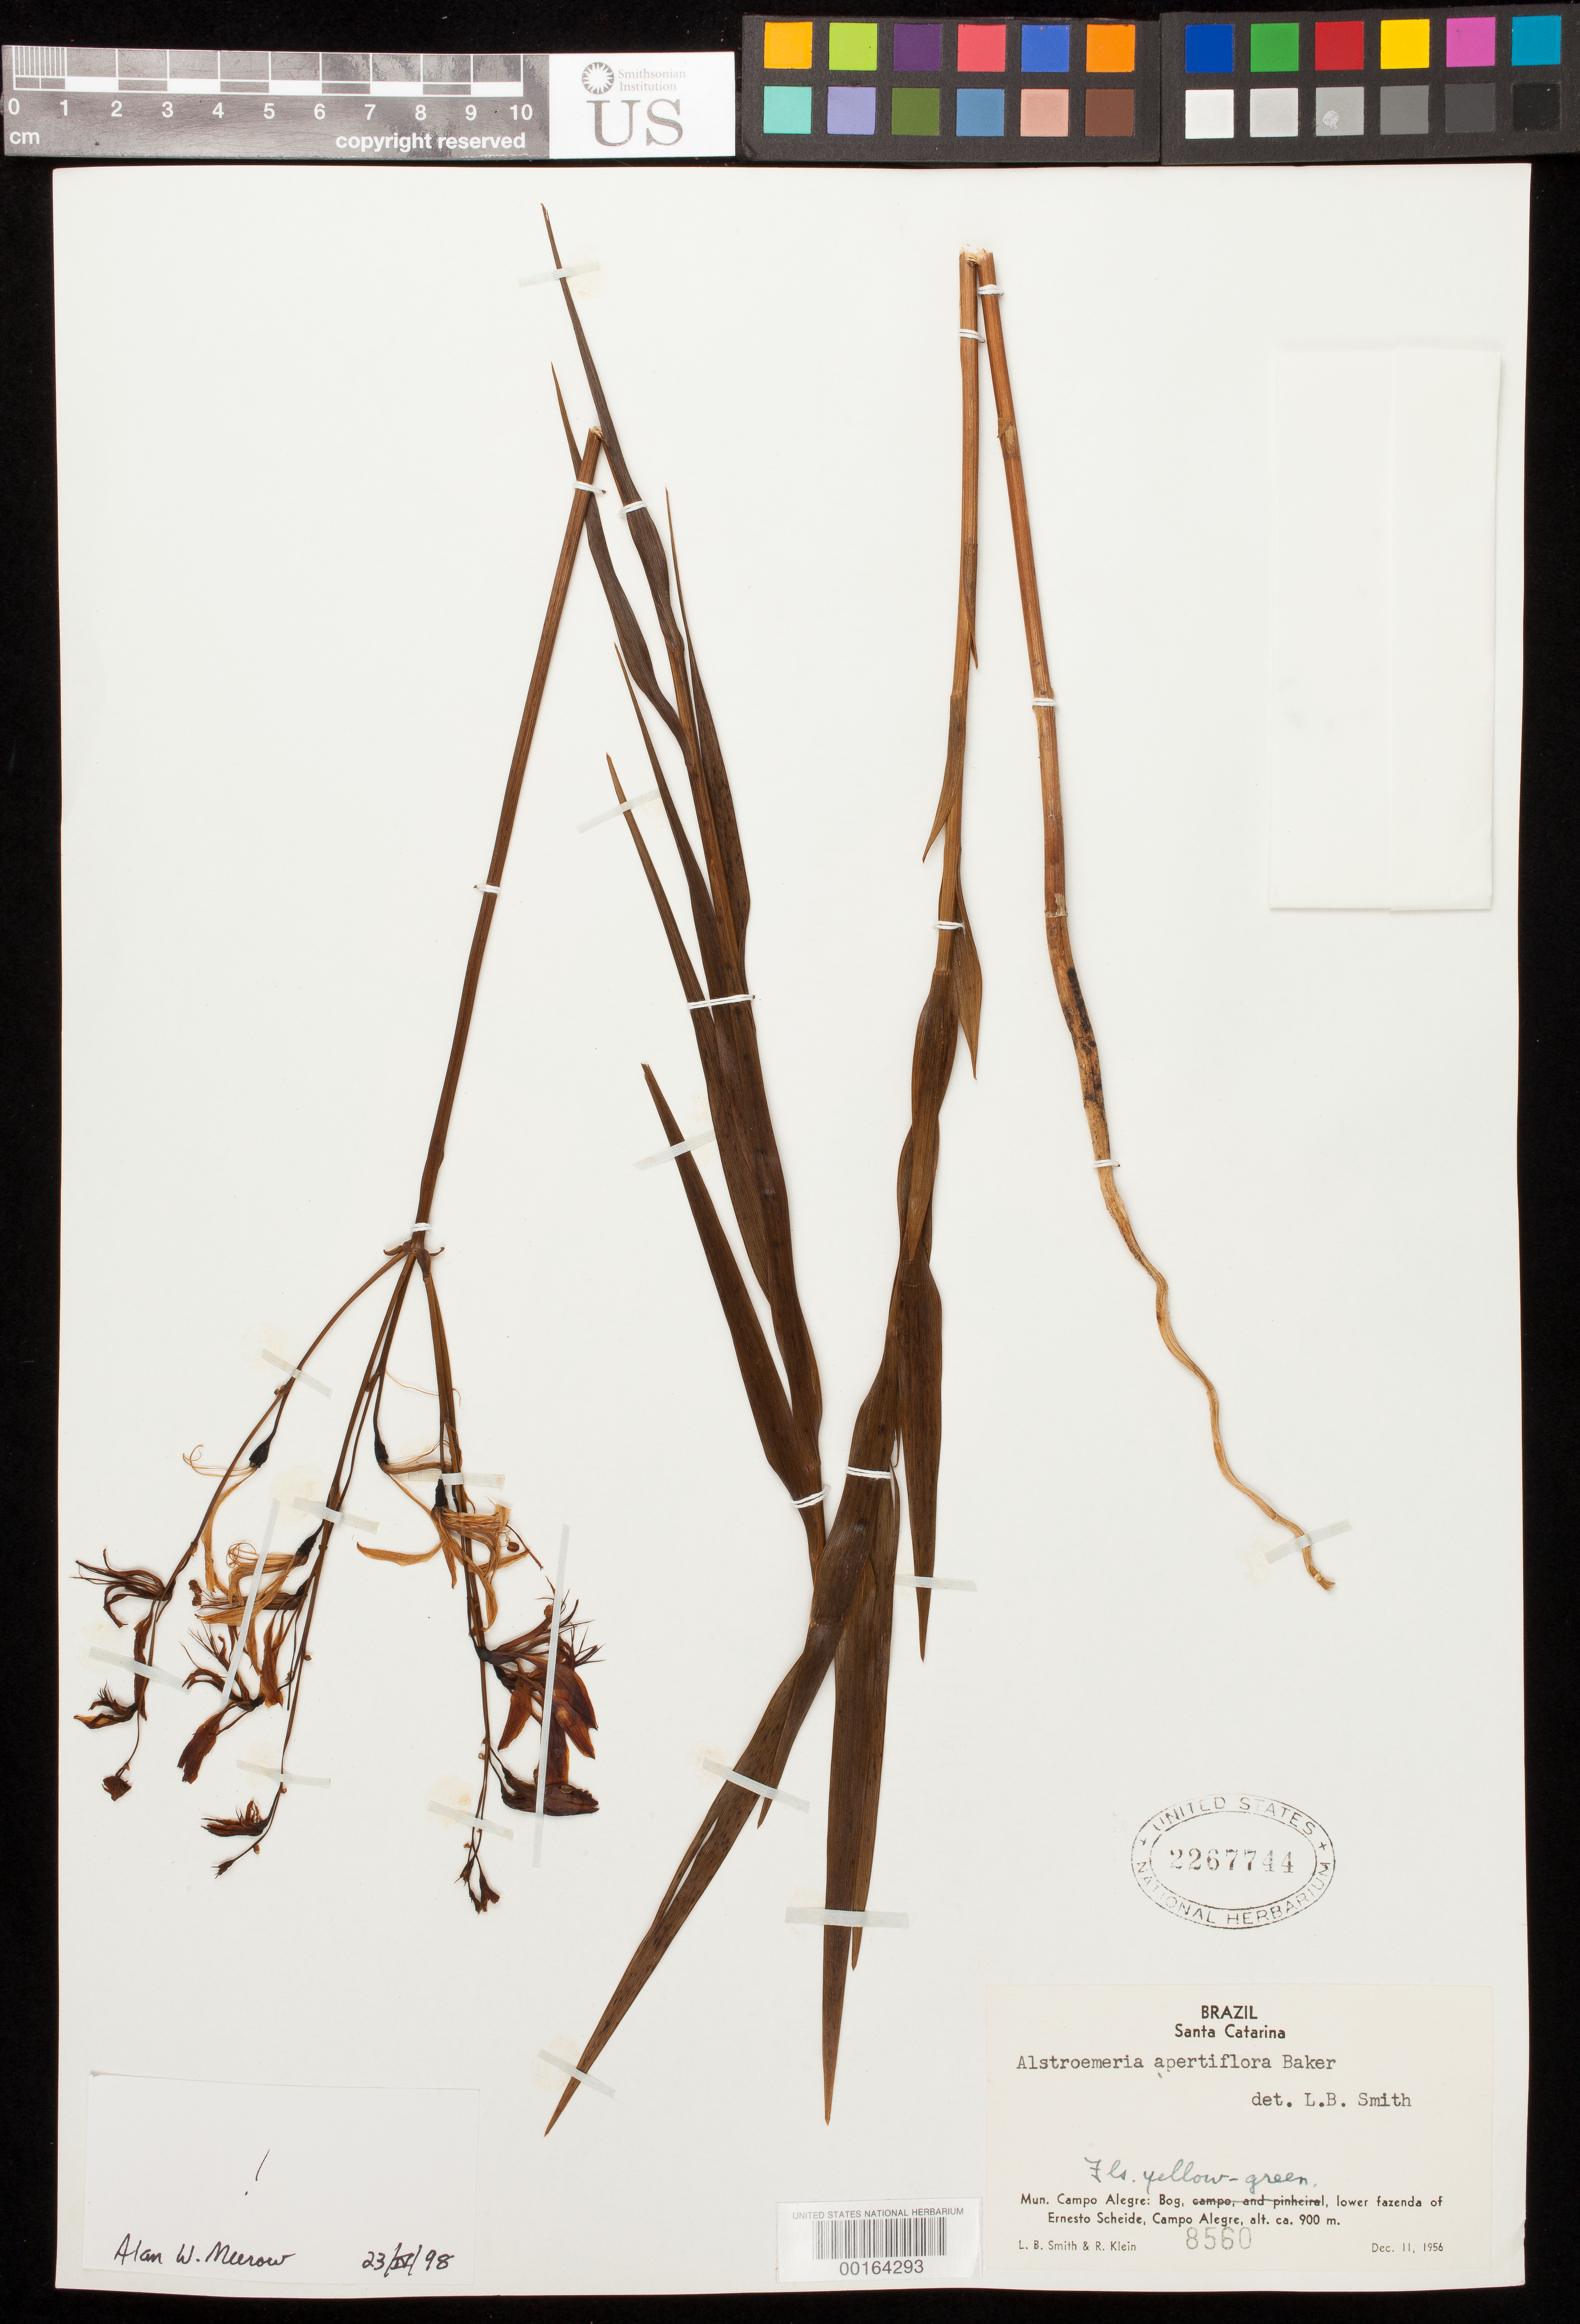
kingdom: Plantae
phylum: Tracheophyta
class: Liliopsida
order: Liliales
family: Alstroemeriaceae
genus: Alstroemeria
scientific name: Alstroemeria apertiflora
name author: Baker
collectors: L. Smith & R. M. Klein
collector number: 8560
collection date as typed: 11 Dec 1956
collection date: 1956-12-11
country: Brazil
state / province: Santa Catarina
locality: Campo alegre: bog, lower fazenda of eresto scheide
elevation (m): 900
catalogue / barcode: US 2267744